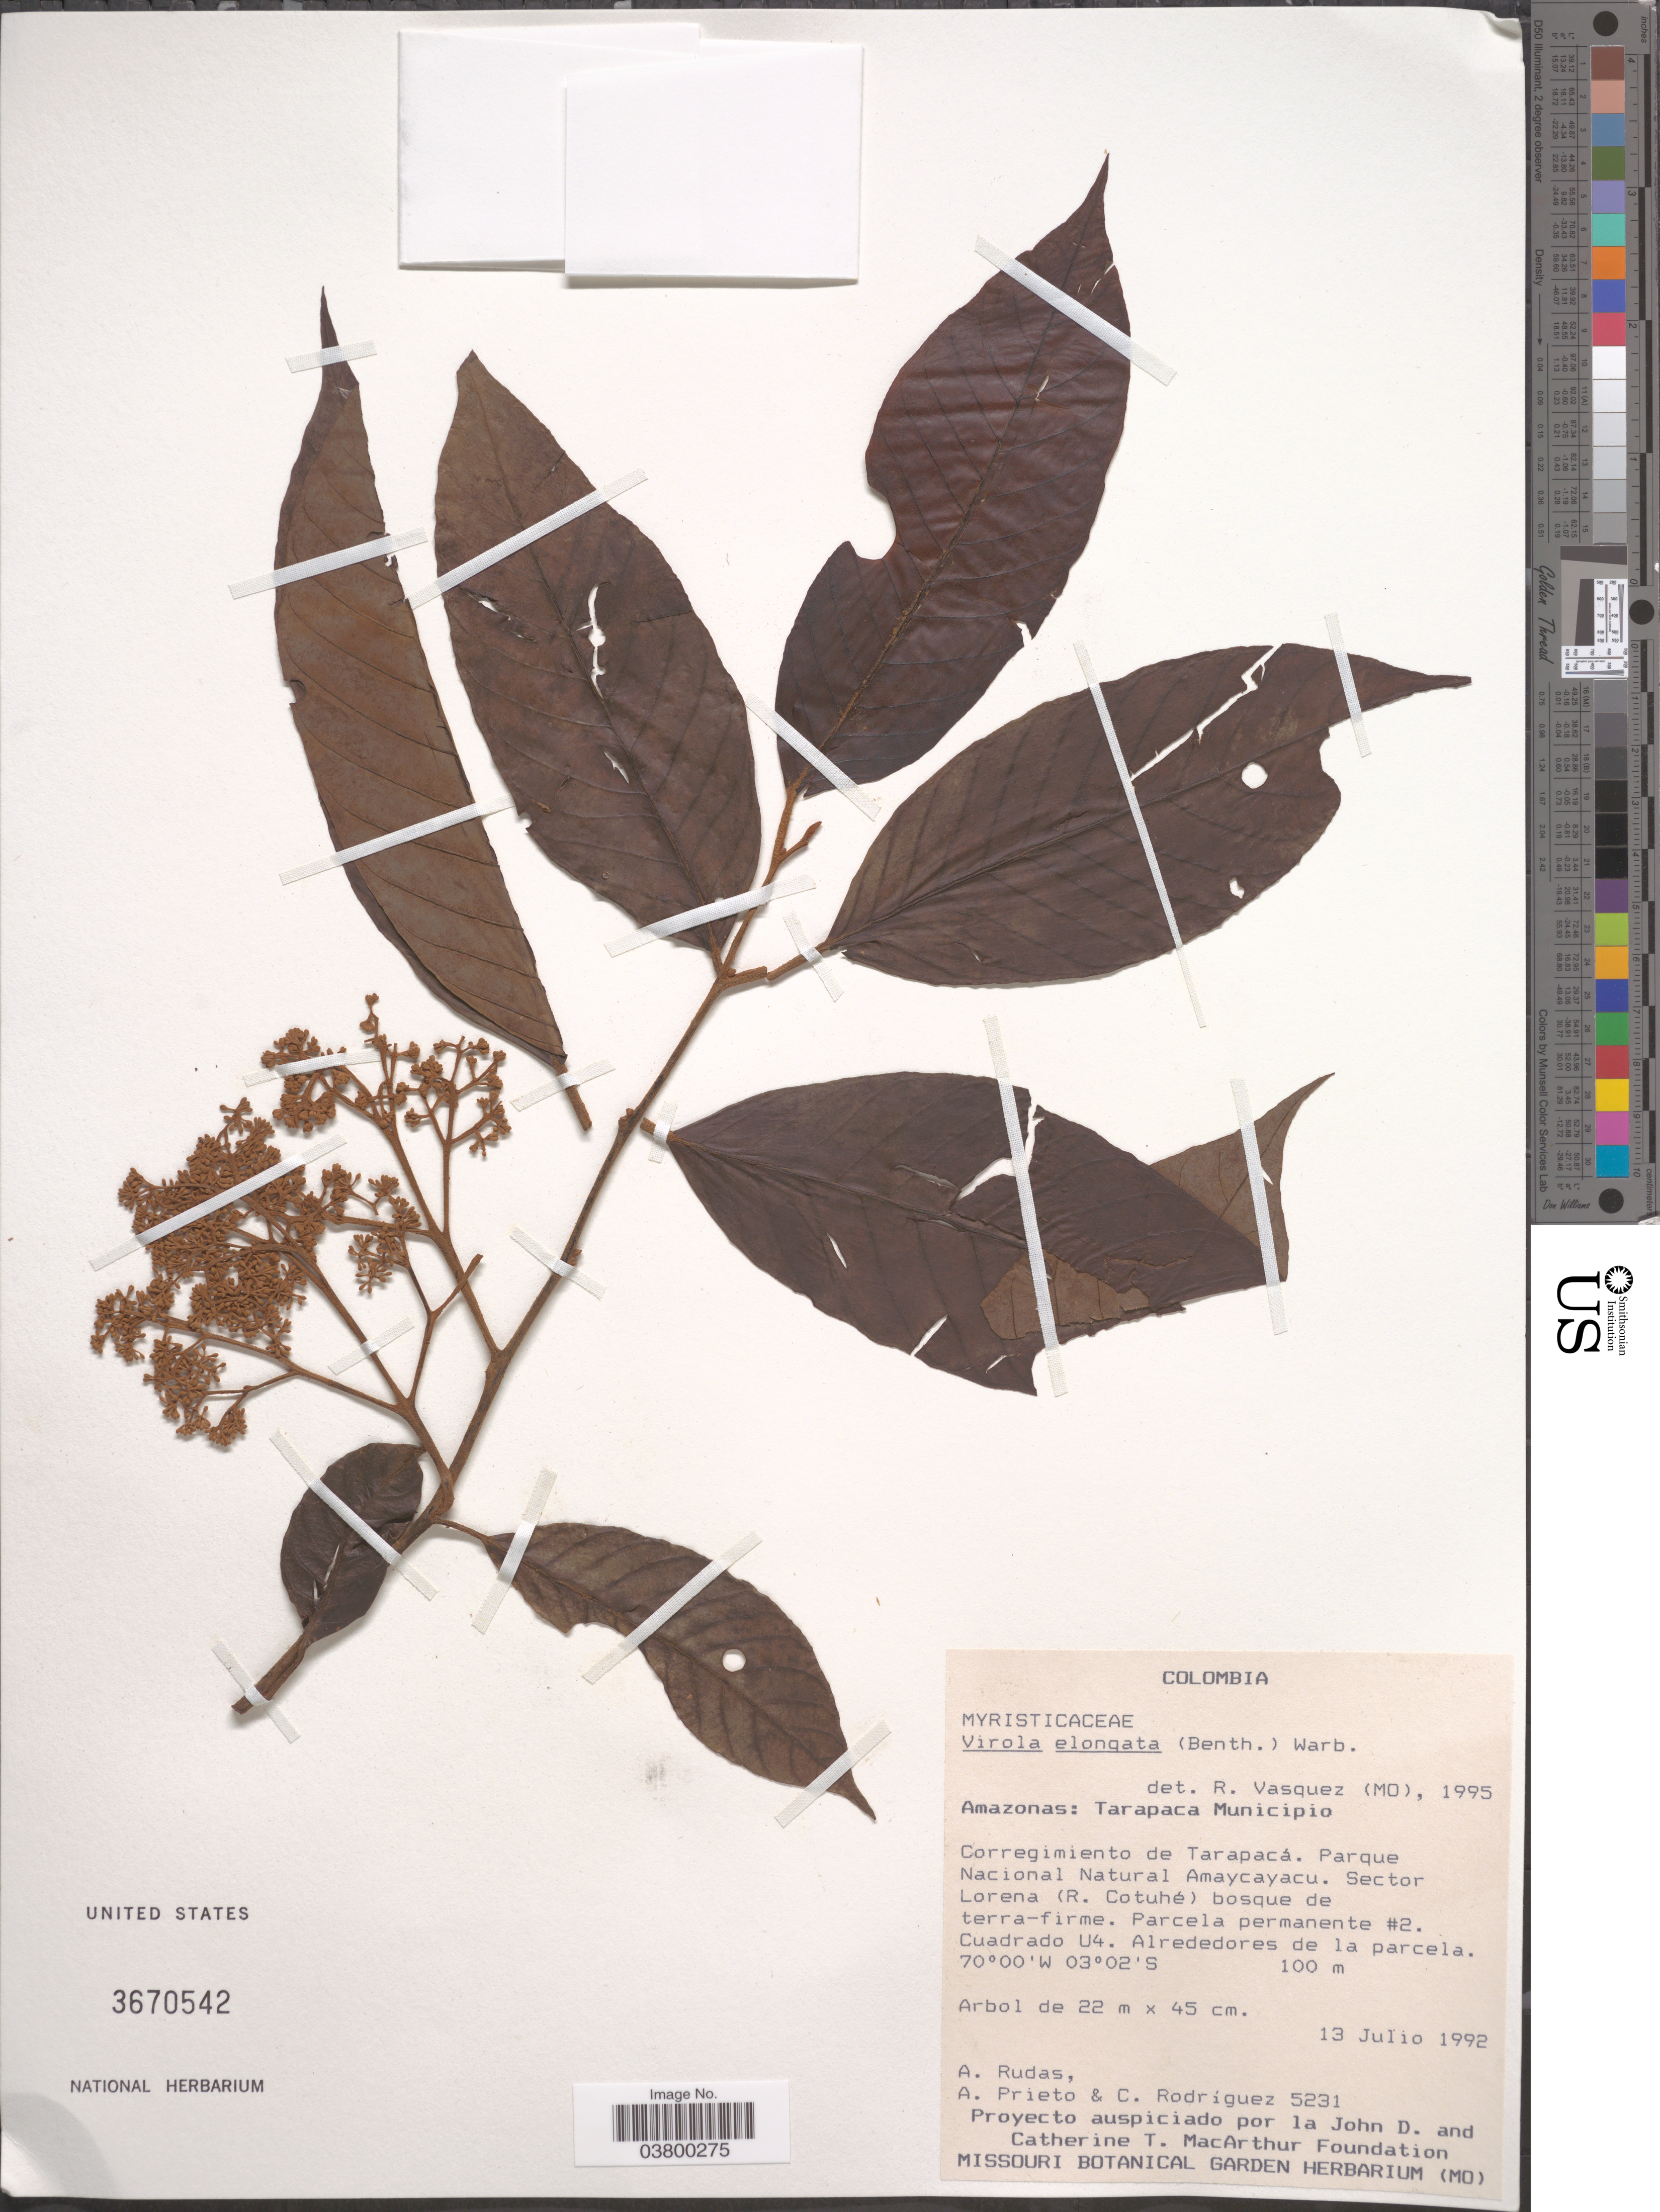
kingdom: Plantae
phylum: Tracheophyta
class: Magnoliopsida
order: Magnoliales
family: Myristicaceae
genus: Virola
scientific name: Virola elongata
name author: (Benth.) Warb.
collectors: A. Rudas, A. Prieto & C. Rodríguez-Flores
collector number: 5231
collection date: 1992-07-13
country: Colombia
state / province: Amazônas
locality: Tarapaca Municipio. Corregimiento de Tarapacá. Parque Nacional Natural Amaycayacu. Sector Lorena (R. Cotuhé). bosque de terra-firme. Parcela permanente #2. Cuadrado U4.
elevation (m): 100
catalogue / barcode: US 3670542